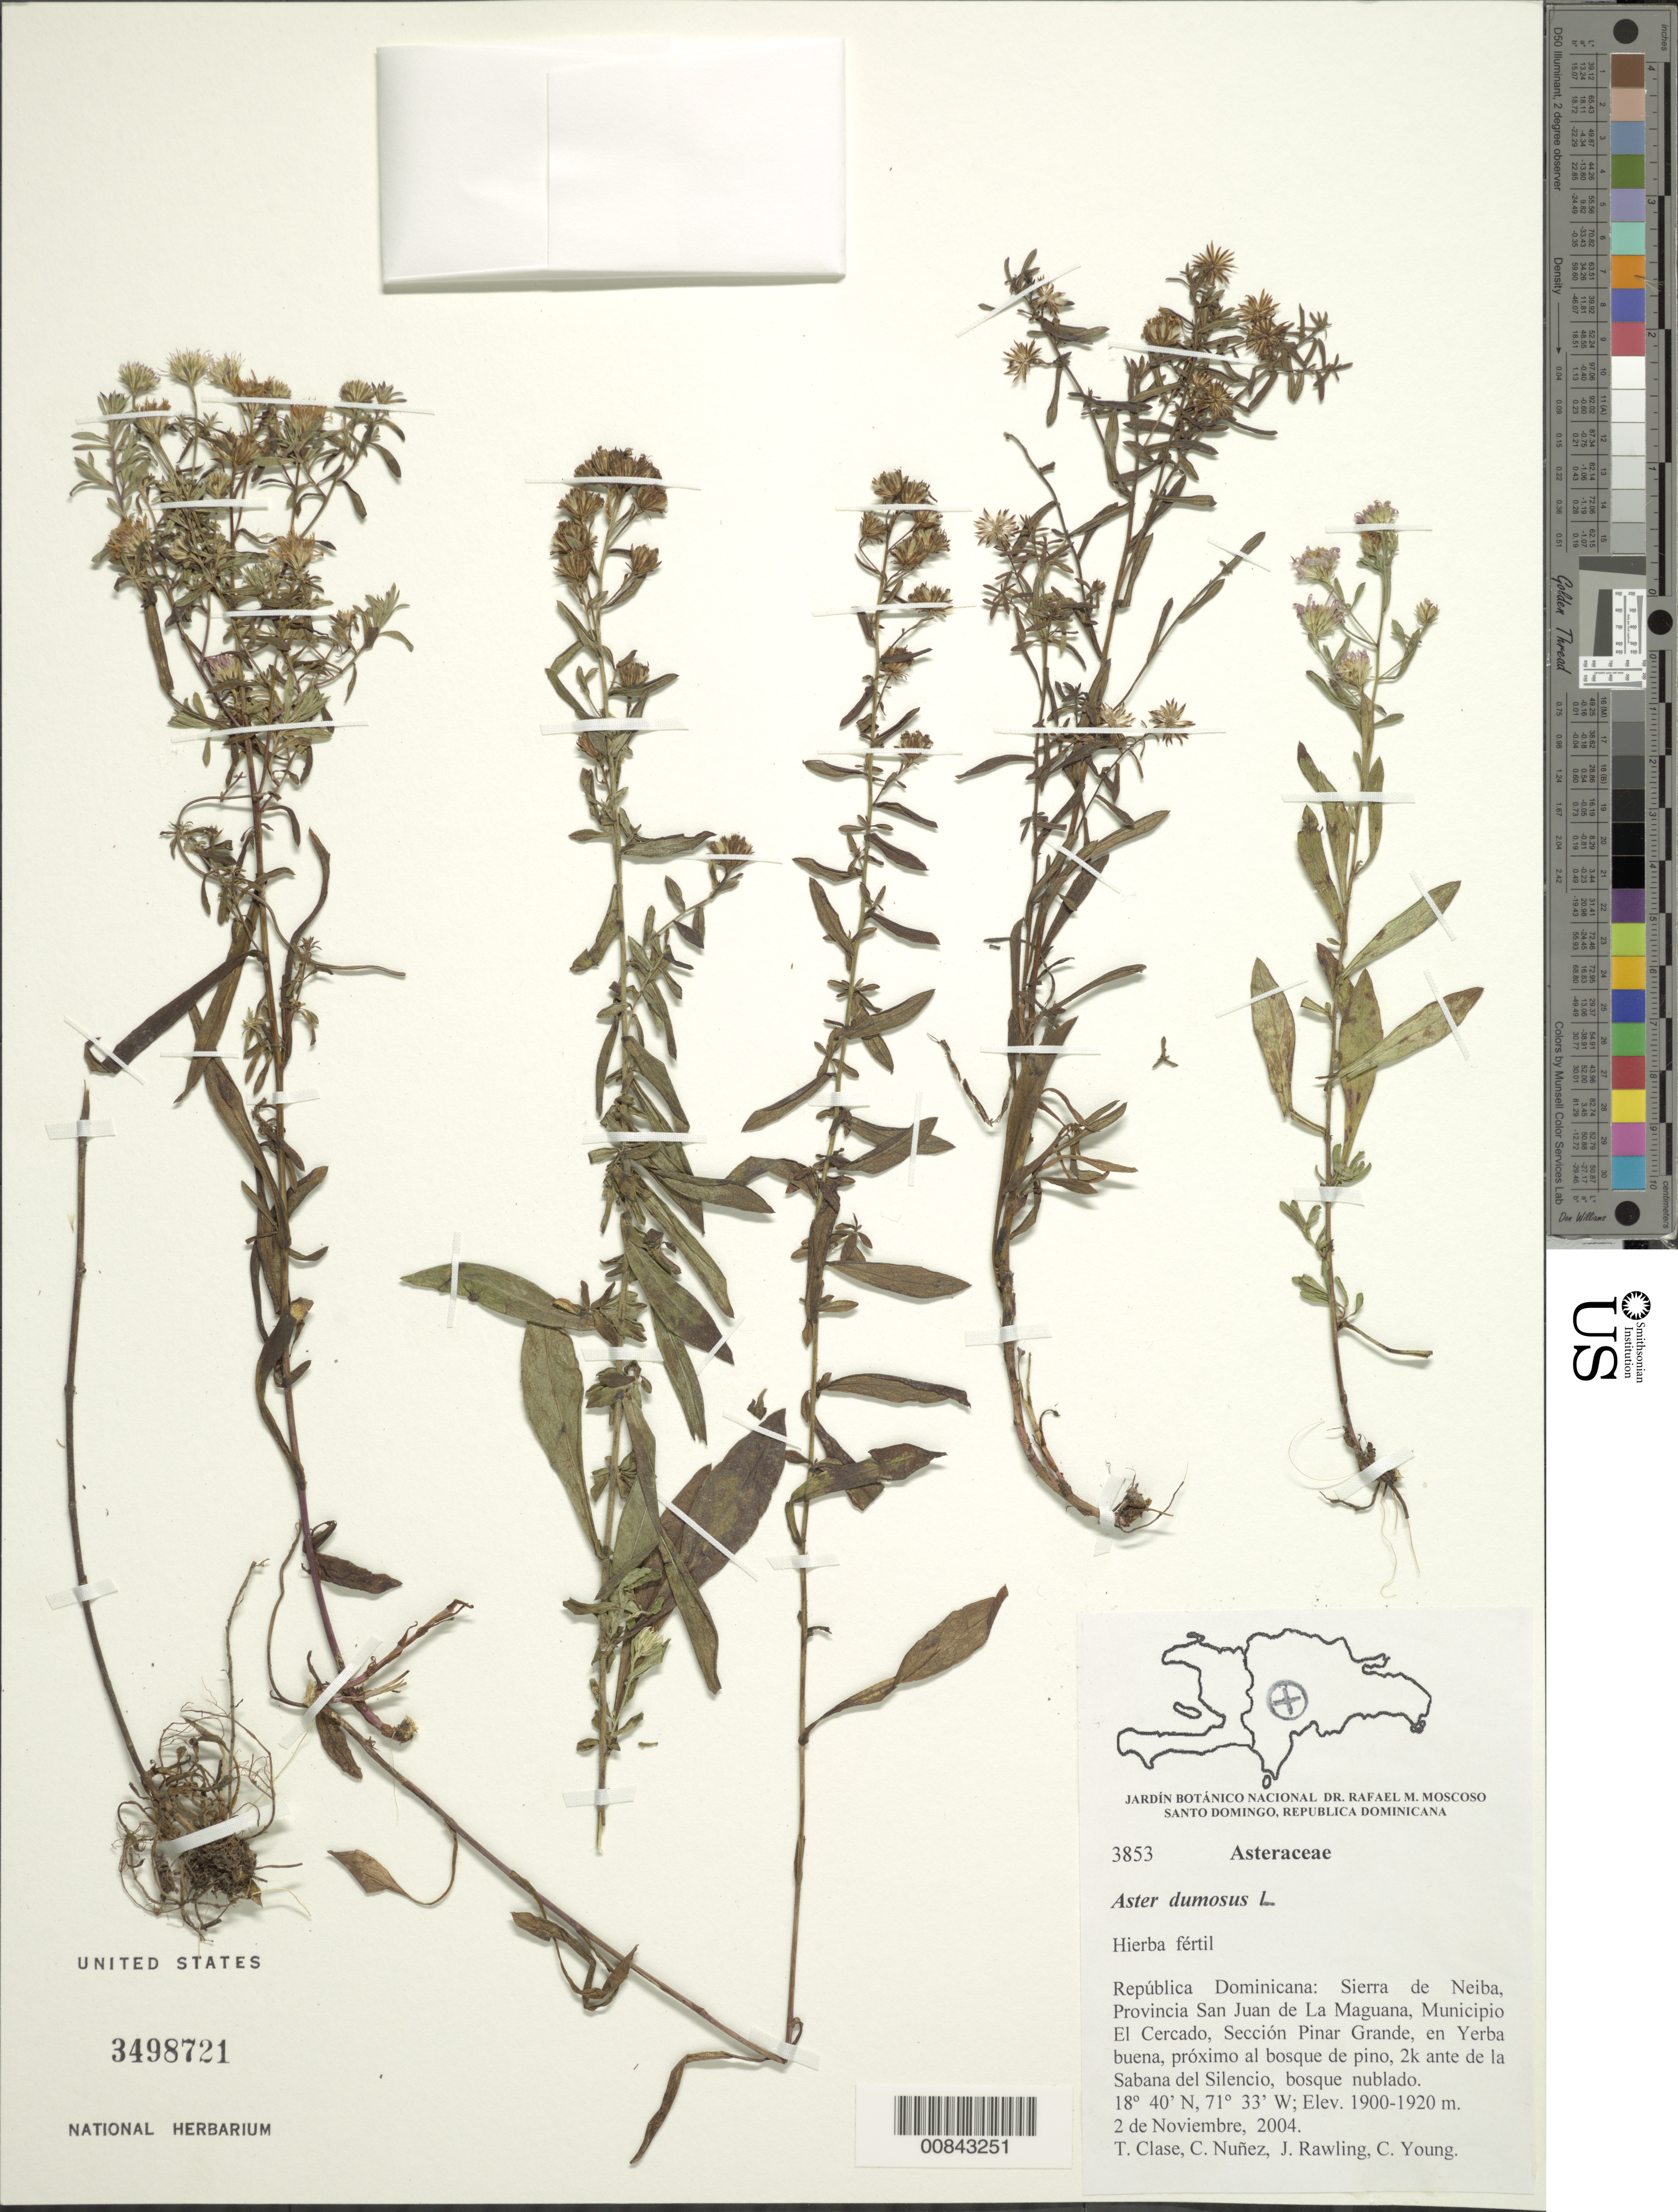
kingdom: Plantae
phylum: Tracheophyta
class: Magnoliopsida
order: Asterales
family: Asteraceae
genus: Symphyotrichum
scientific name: Symphyotrichum dumosum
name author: (L.) G.L. Nesom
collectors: T. Clase, C. Nunez, J. Rawling & C. Young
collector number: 3853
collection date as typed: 02 Nov 2004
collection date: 2004-11-02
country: Dominican Republic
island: Hispaniola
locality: Sierra de Neiba, Prov. San Juan de La Maguana, Mun. El Cercado, Sección Pinar Grande Paraje La Navaja (Yerba buena), próximo al pinar 2k, ante de la Sabana del Silencio.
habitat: Bosque nublado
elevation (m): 1900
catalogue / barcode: US 3498721